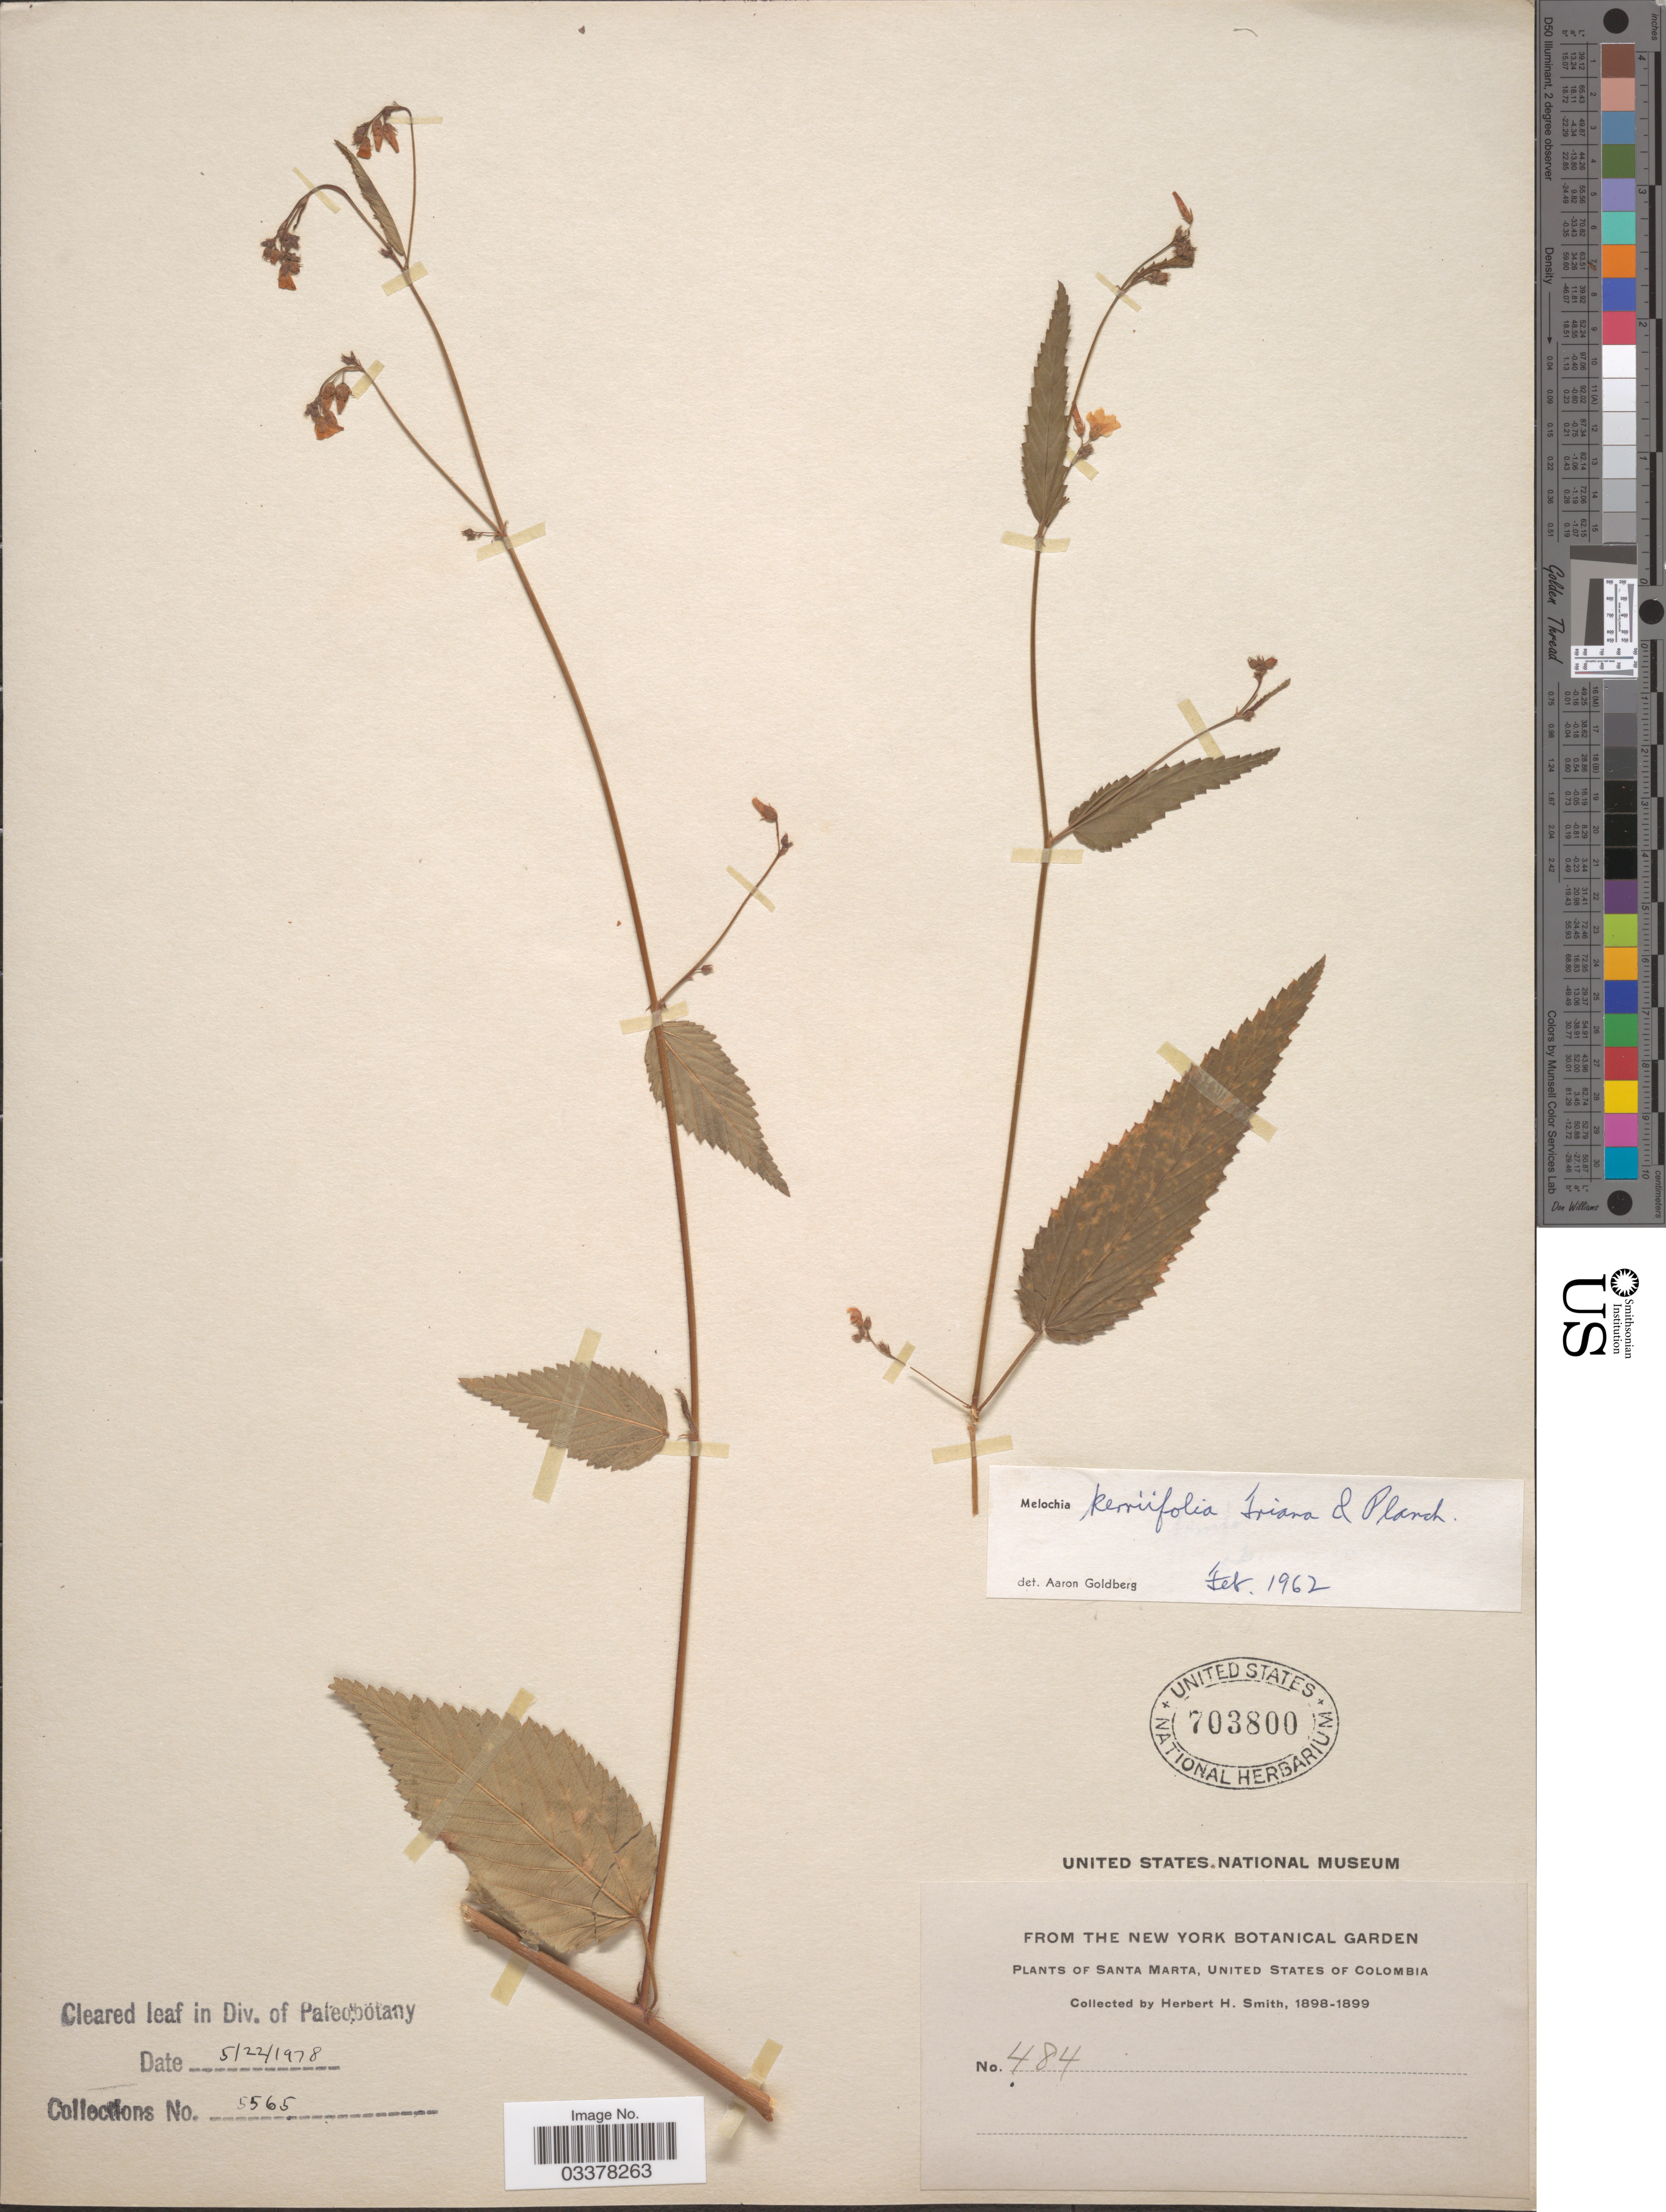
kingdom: Plantae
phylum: Tracheophyta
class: Magnoliopsida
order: Malvales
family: Malvaceae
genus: Melochia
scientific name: Melochia kerriifolia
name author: Triana & Planch.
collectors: Herbert H. Smith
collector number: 484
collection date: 1898/1899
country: Colombia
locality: Santa Marta, United States of Colombia.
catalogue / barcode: US 703800